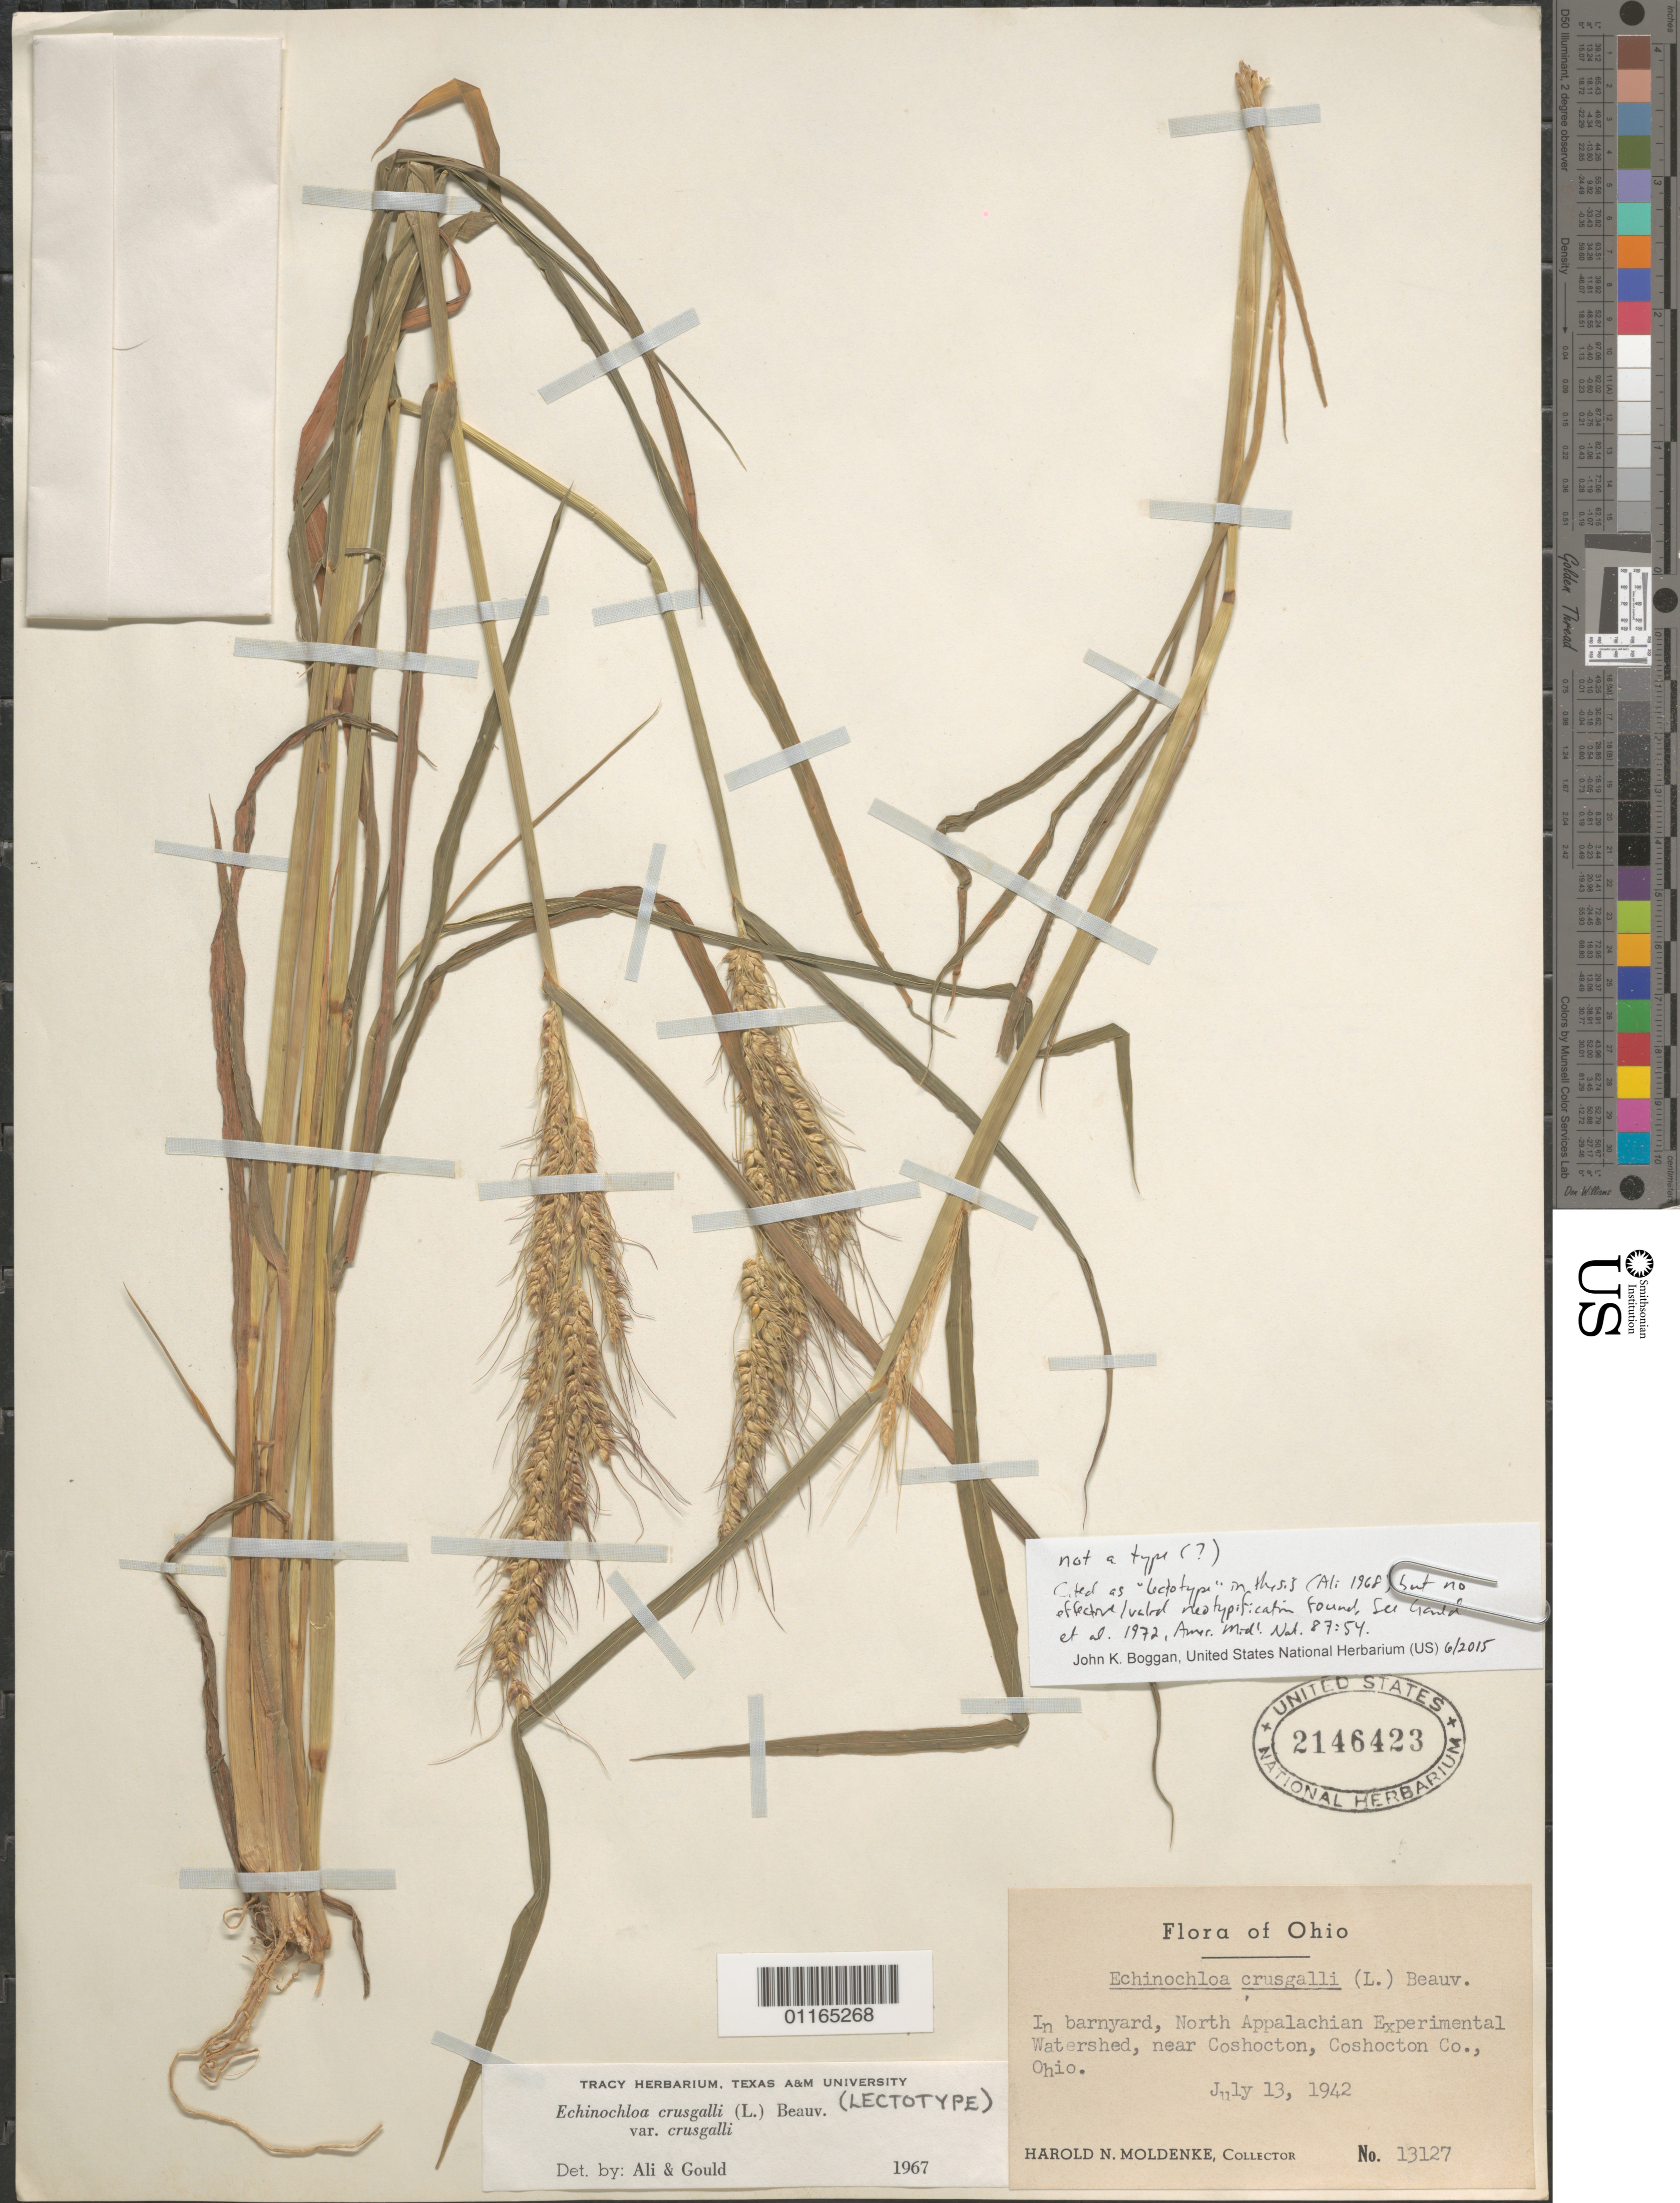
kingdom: Plantae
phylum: Tracheophyta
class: Liliopsida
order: Poales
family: Poaceae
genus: Echinochloa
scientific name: Echinochloa crus-galli var. crus-galli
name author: (L.) P. Beauv.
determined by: Ali, M. A.; Gould, F. W.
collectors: H. N. Moldenke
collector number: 13127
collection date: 1942-07-13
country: United States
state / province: Ohio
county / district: Coshocton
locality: In barnyard,, North Appalachian Experimental Watershed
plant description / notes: Spedimen annotated by Ali & Gould (1967) as "lectotype" (sic) of Panicum crusgalli L.; cited as "lectotype" by Ali in thesis (1968, as "lectotype"; see Gould et al. 1972, Amer. Midl. Nat. 87: 54) but no valid or effective neotypification has been found (June 2015).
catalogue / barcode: US 2146423